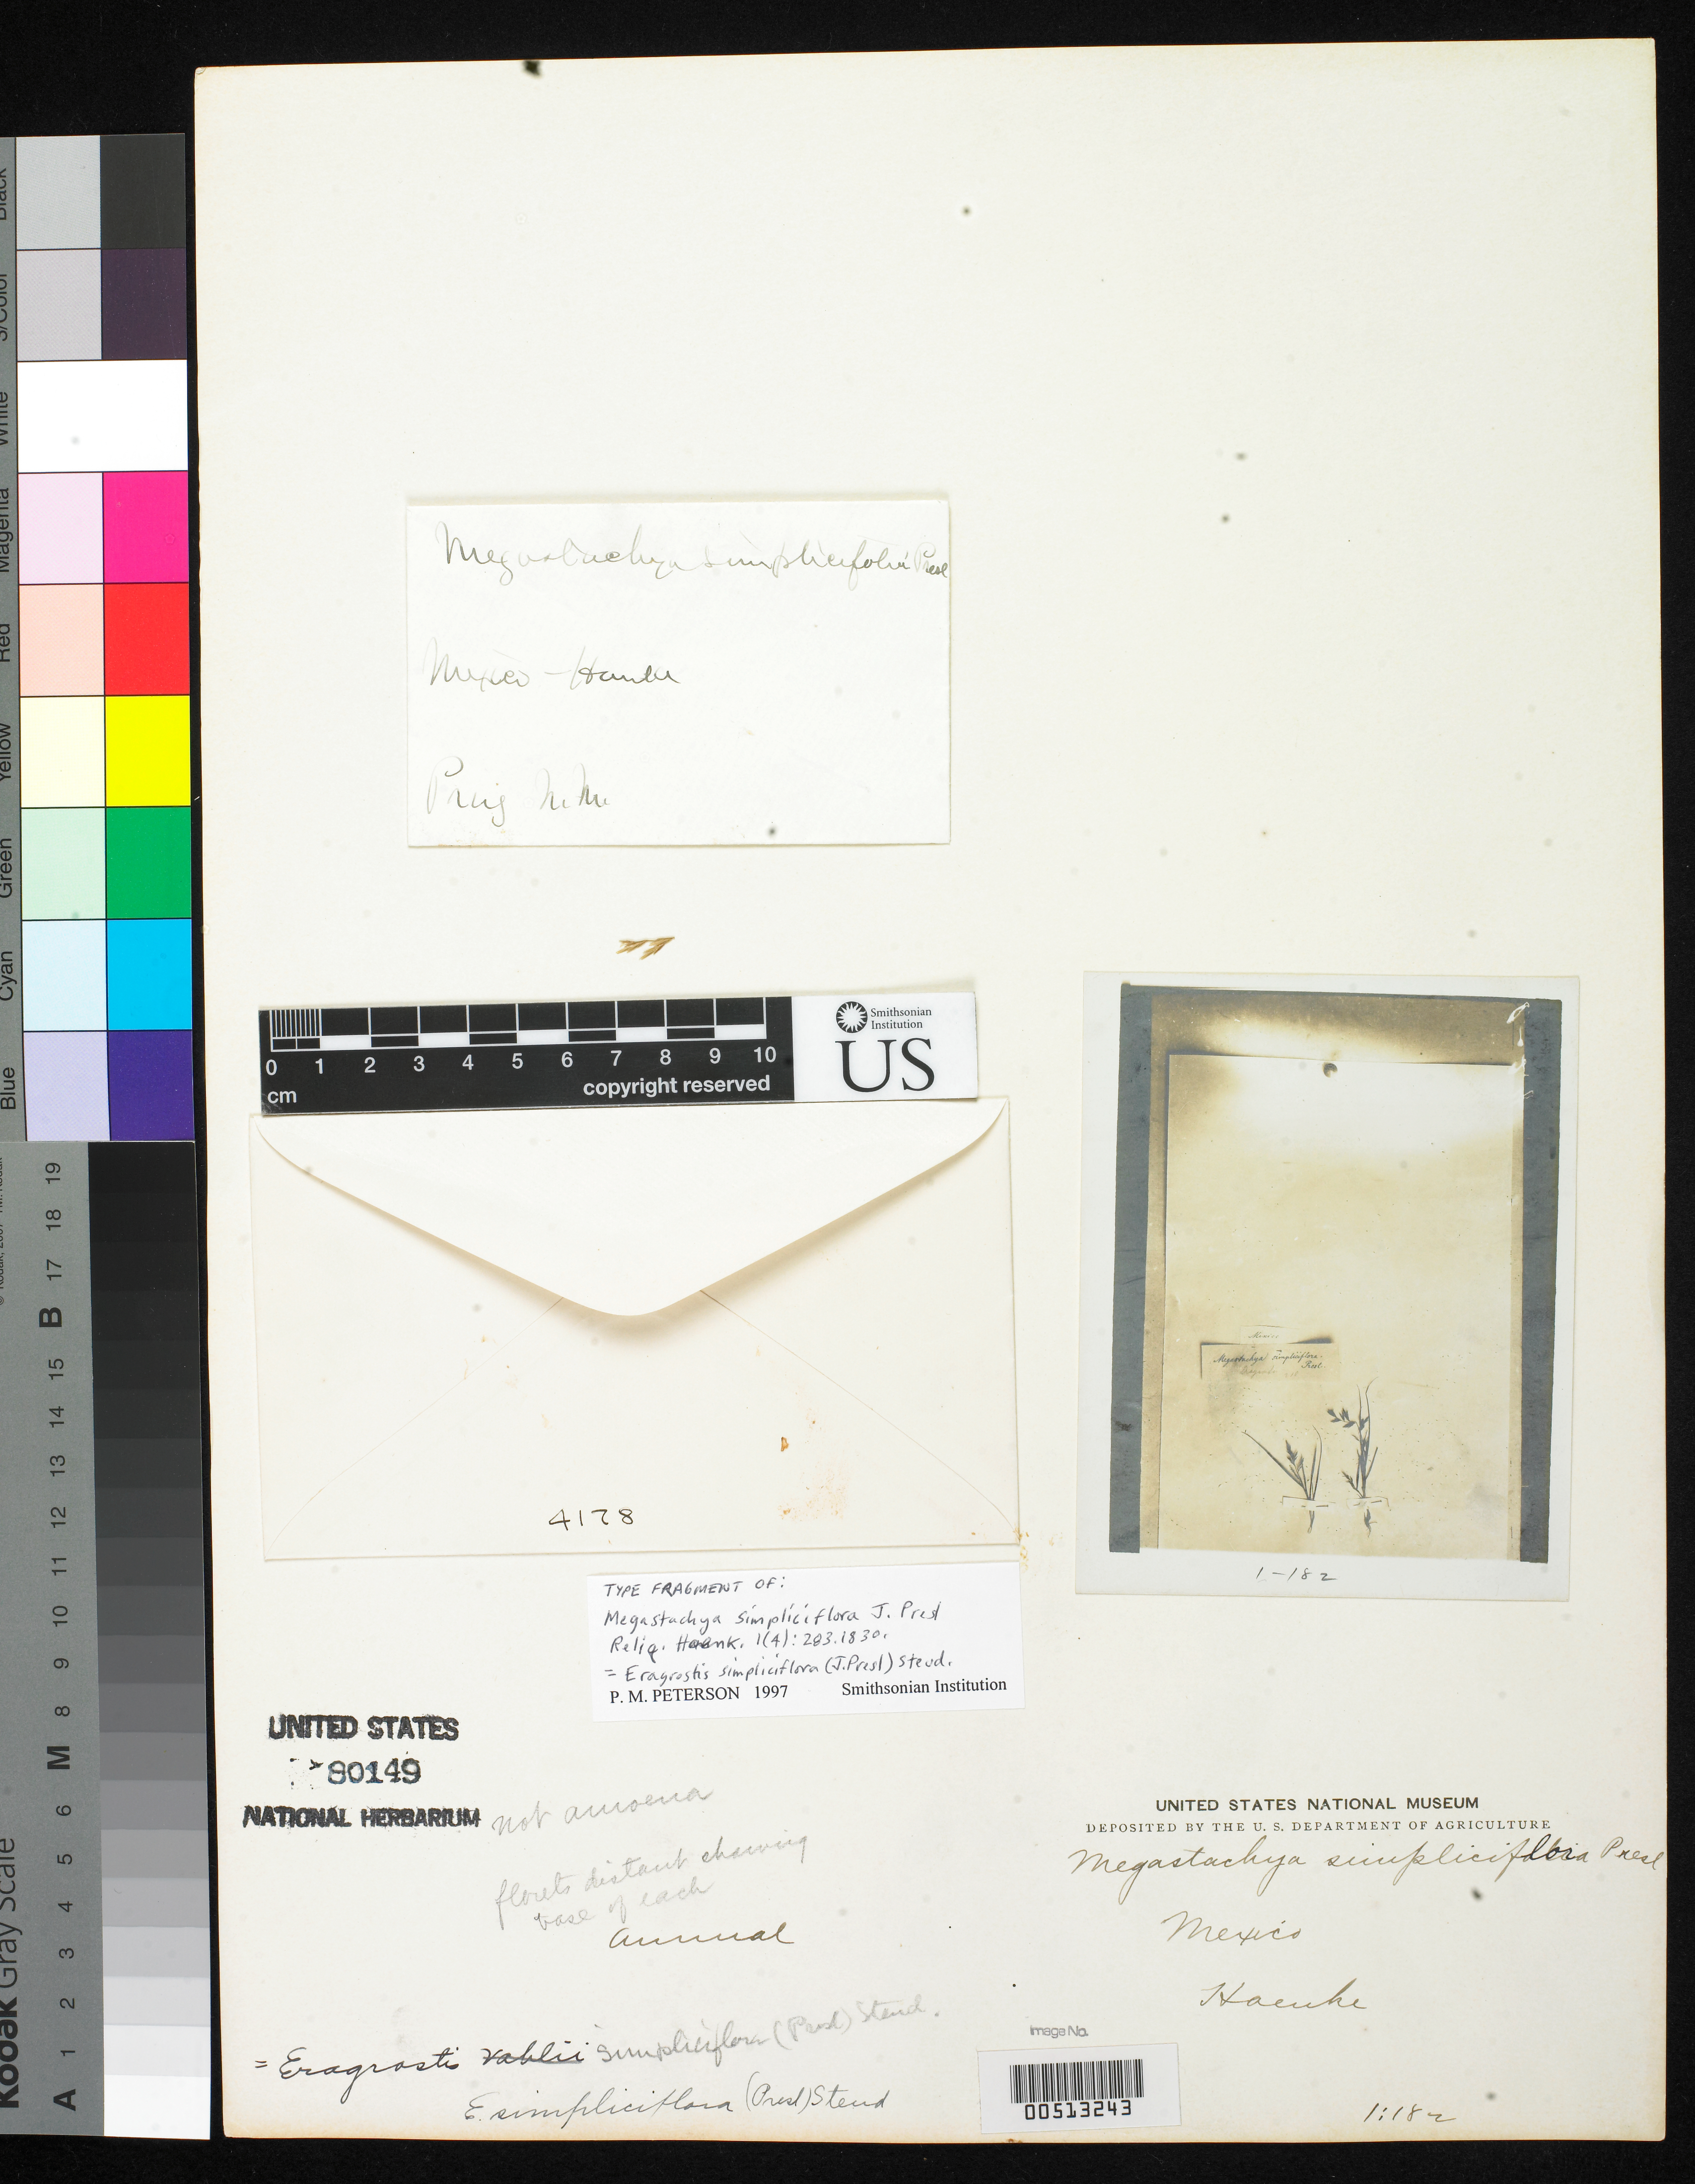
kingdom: Plantae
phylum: Tracheophyta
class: Liliopsida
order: Poales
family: Poaceae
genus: Megastachya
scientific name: Megastachya simpliciflora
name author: J. Presl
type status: Type Fragment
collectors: T. P. X. Haenke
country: Mexico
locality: E of Monserrat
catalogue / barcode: US 80149